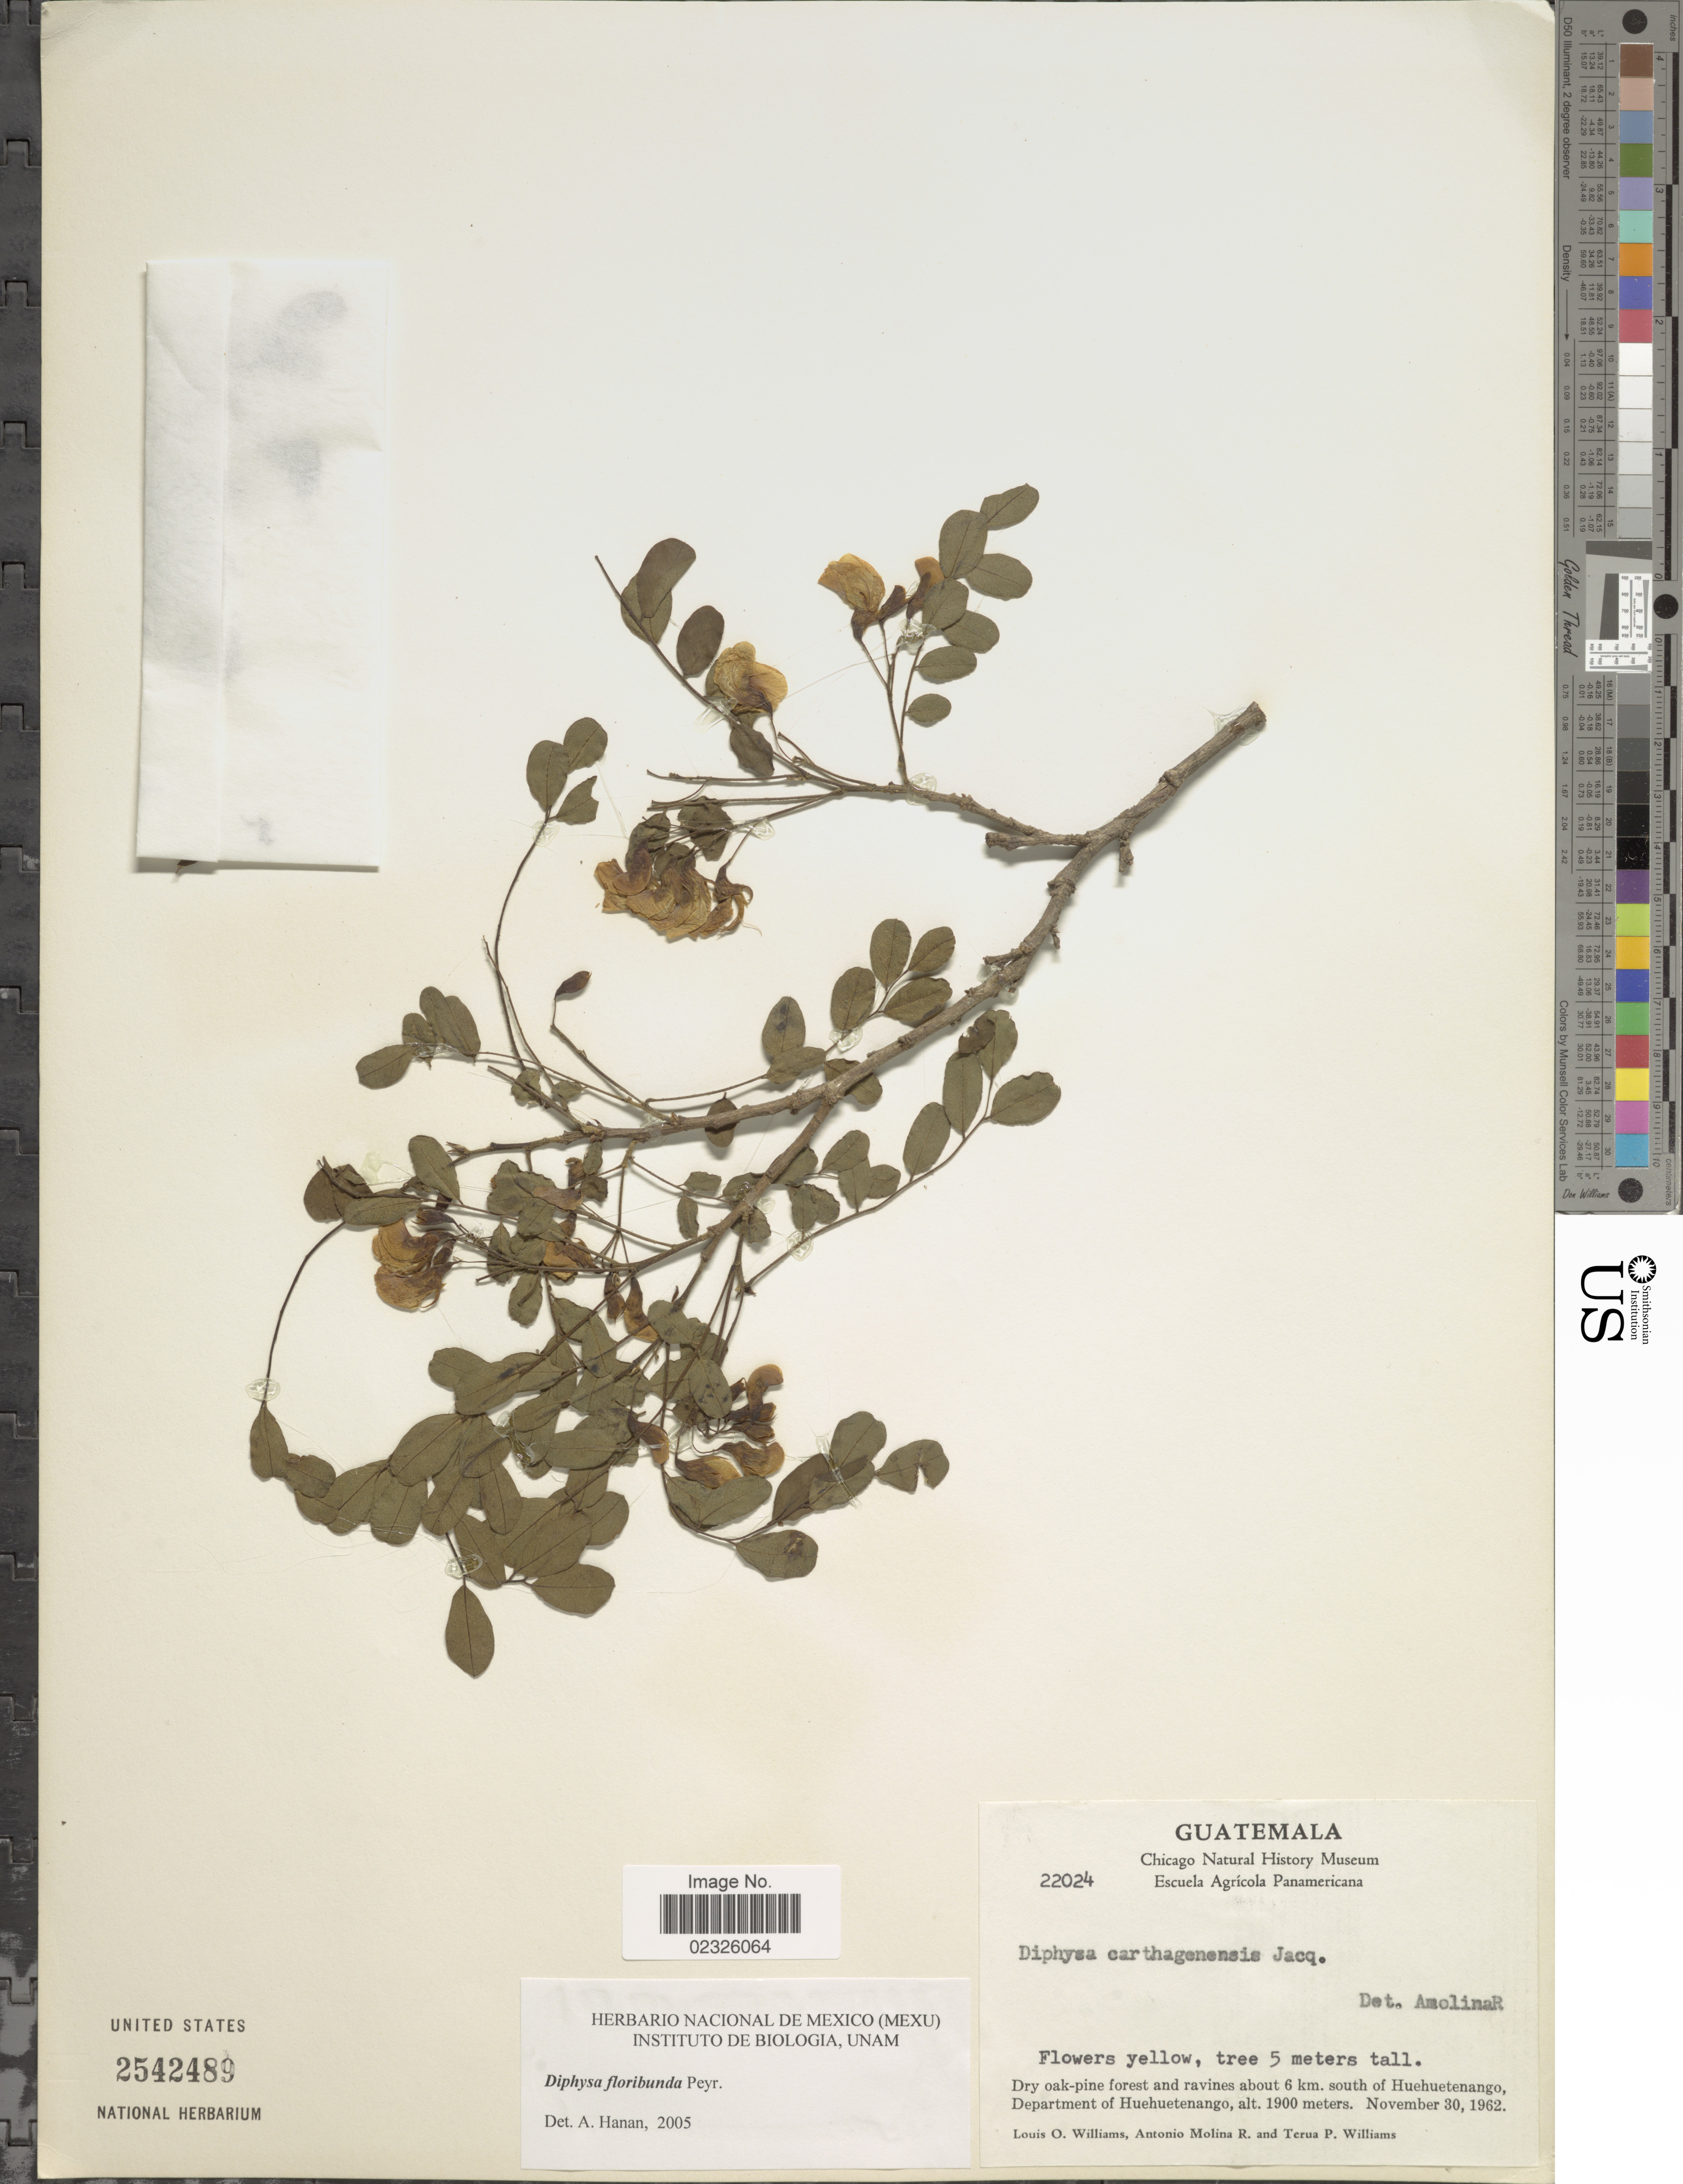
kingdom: Plantae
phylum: Tracheophyta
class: Magnoliopsida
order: Fabales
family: Fabaceae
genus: Diphysa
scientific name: Diphysa floribunda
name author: Peyr.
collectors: L. O. Williams, A. Molina R. & T. P. Williams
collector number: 22024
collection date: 1962-11-30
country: Guatemala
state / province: Huehuetenango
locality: Dry oak-pine forest and ravines about 6 km south of Huehuetenango, Department of Huehuetenango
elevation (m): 1900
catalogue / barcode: US 2542489